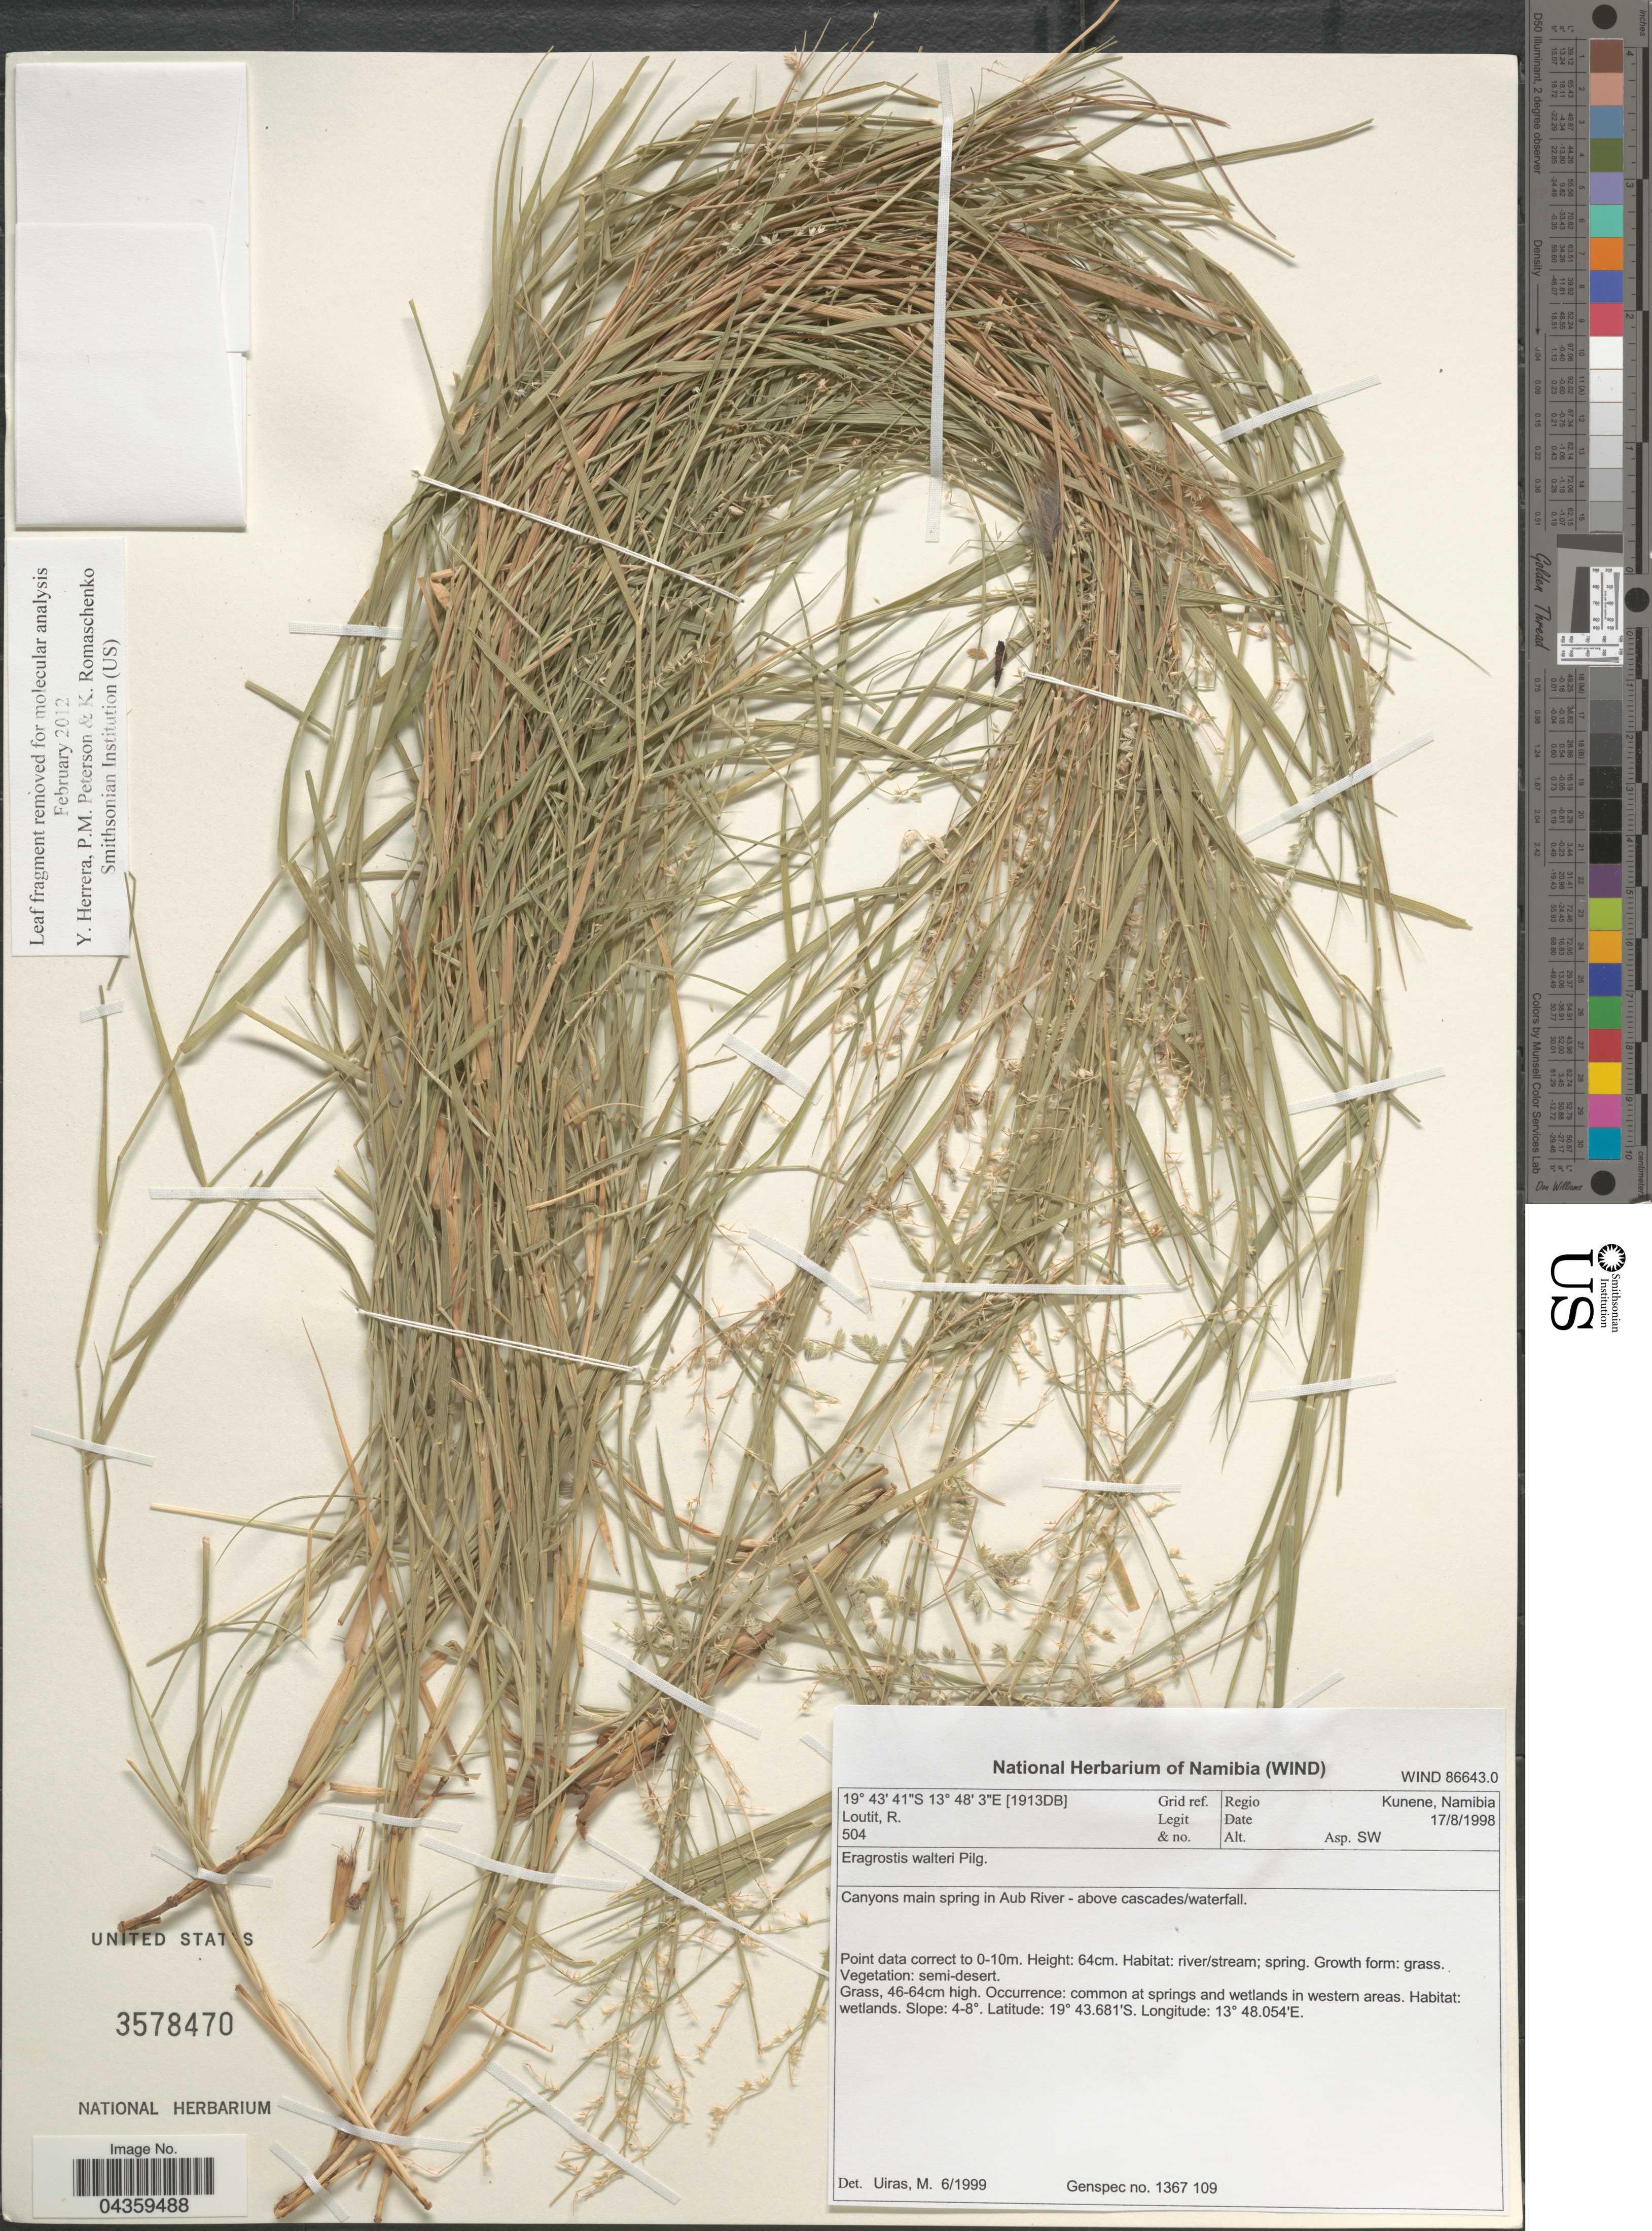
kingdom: Plantae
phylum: Tracheophyta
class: Liliopsida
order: Poales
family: Poaceae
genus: Pratochloa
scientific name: Pratochloa walteri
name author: (Pilg.) Hardion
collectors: R. Loutit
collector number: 504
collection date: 1998-08-17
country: Namibia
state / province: Kunene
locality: Grid ref. [1913DB]. Regio Kunene. Canyons main spring in Aub River - above cascades/waterfall.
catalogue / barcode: US 3578470